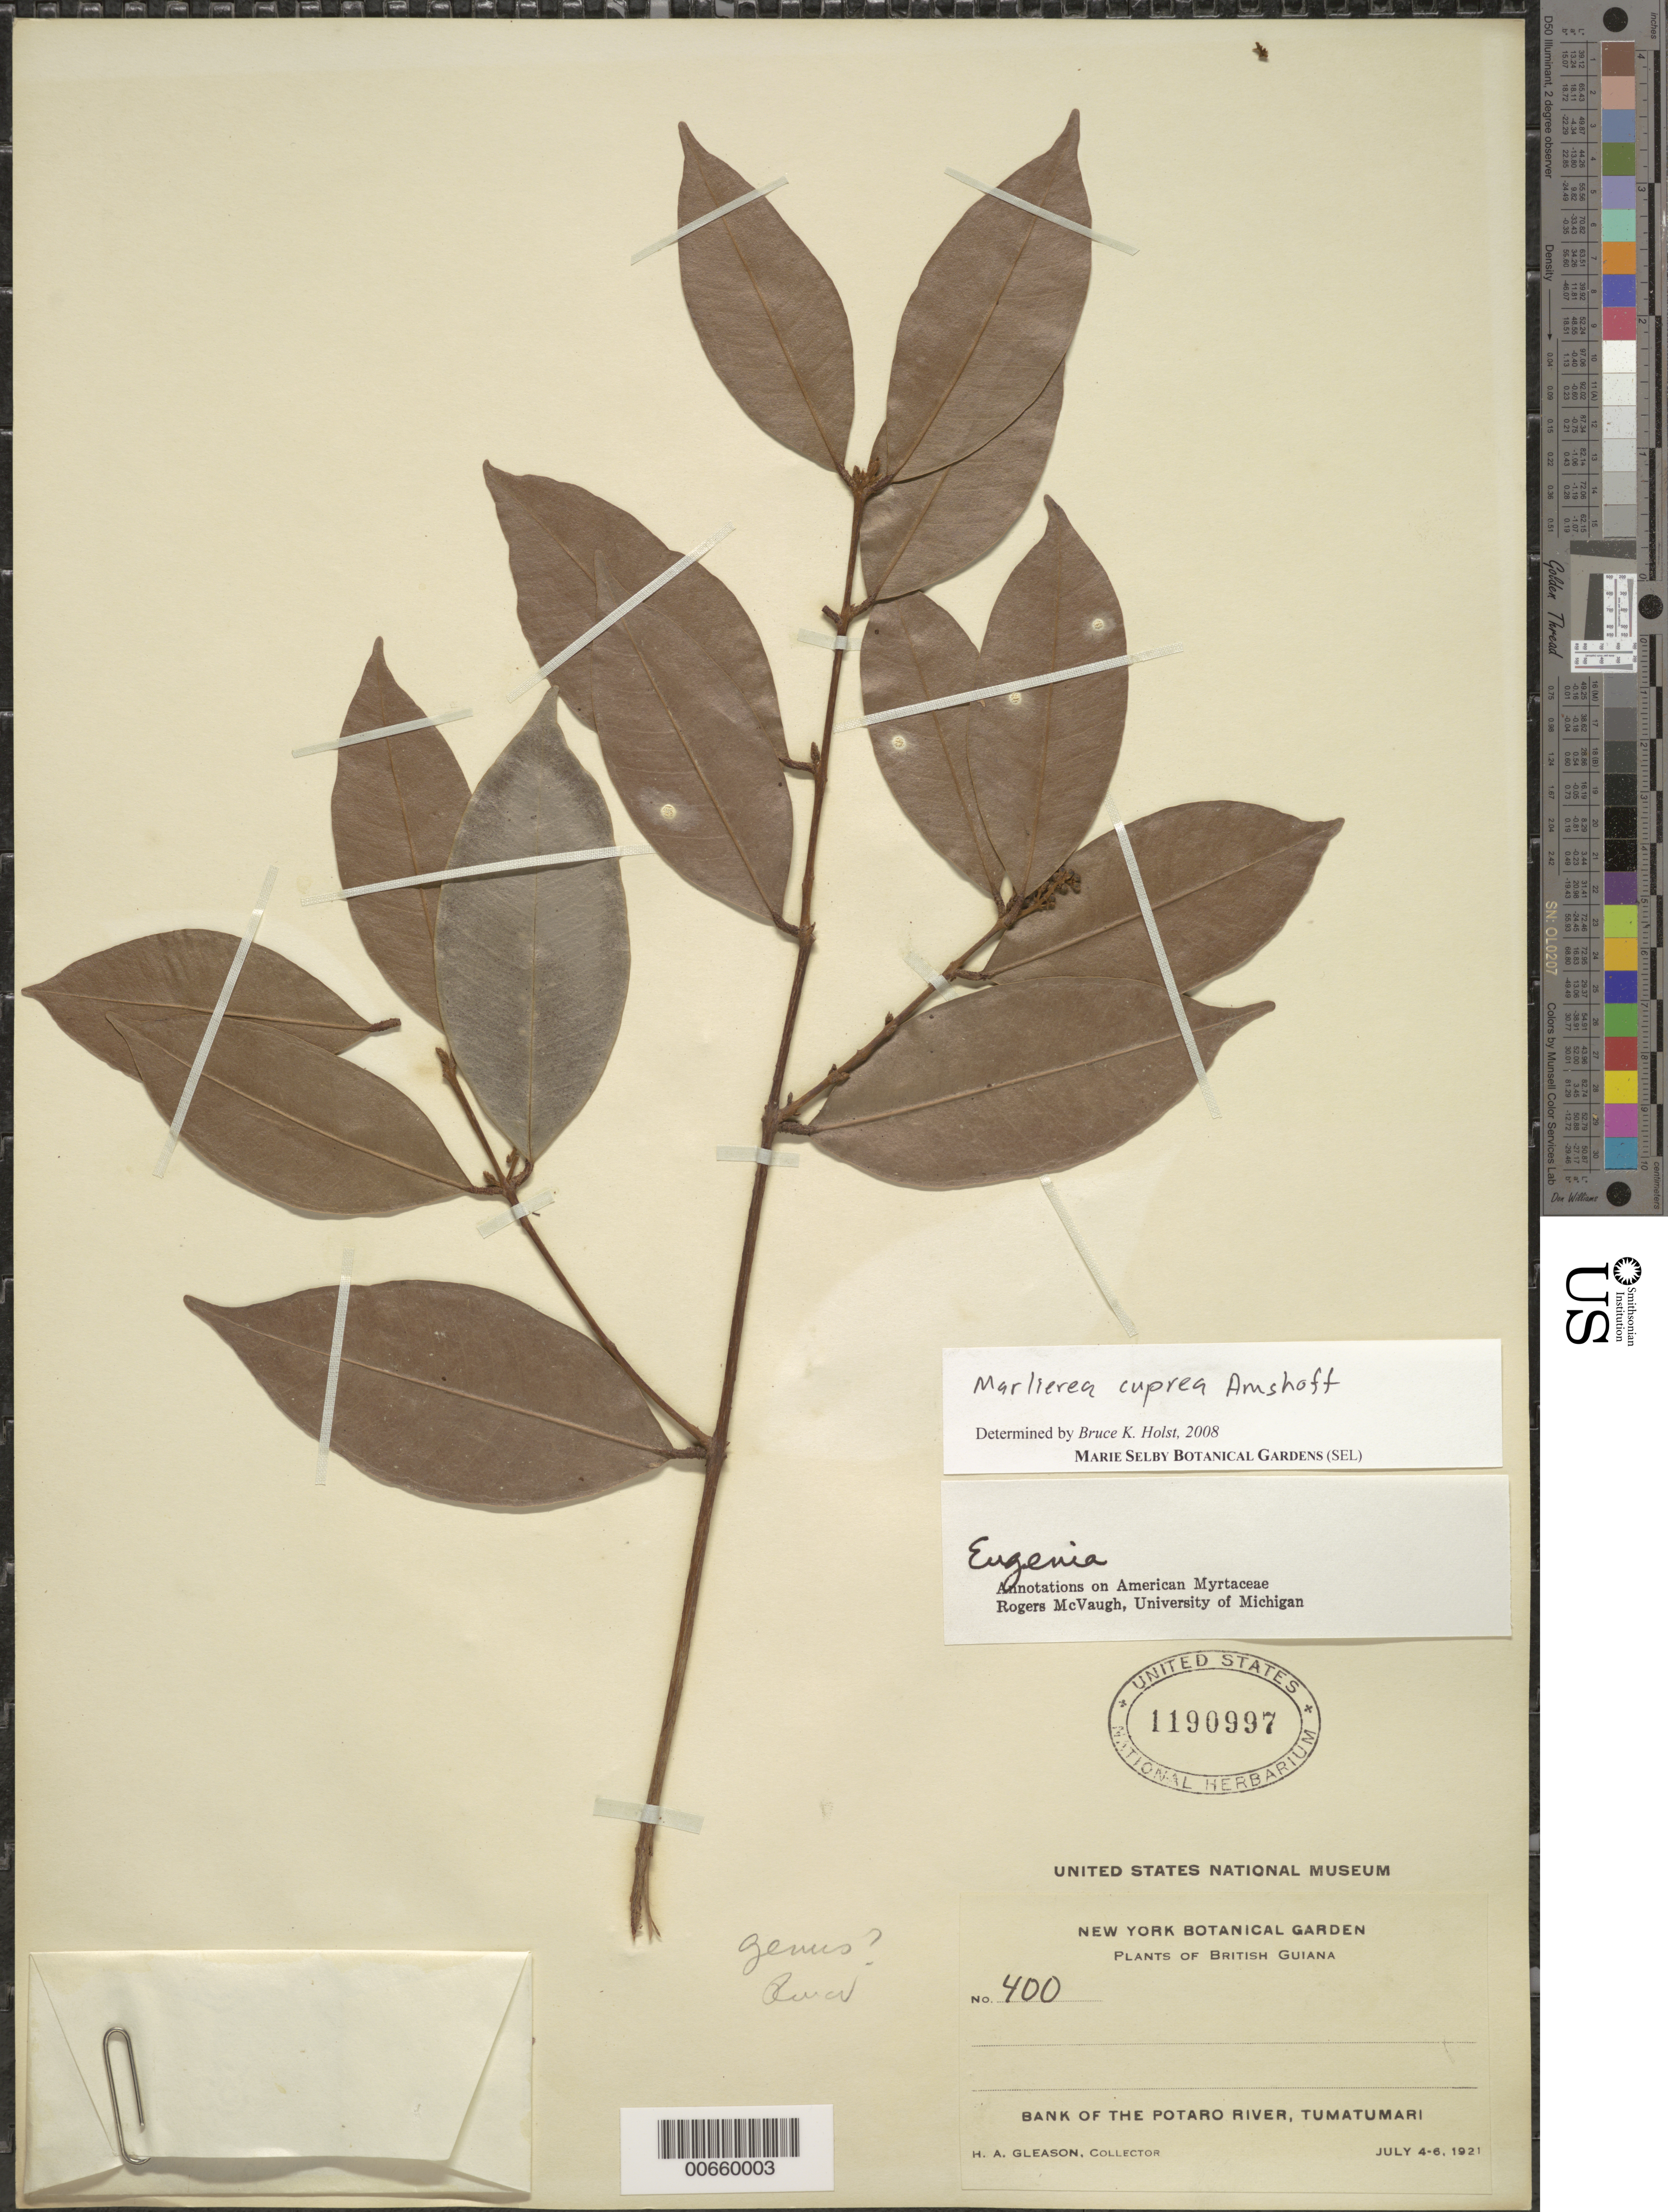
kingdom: Plantae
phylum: Tracheophyta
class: Magnoliopsida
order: Myrtales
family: Myrtaceae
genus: Myrcia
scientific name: Myrcia neocuprea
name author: E. Lucas & C.E. Wilson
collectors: H. A. Gleason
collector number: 400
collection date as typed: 4-Jul-21 to 6-Jul-21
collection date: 1921-07-04/1921-07-06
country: Guyana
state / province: Potaro-Siparuni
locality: Tumatumari Village, Potaro R.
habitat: Riverbank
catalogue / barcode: US 1190997